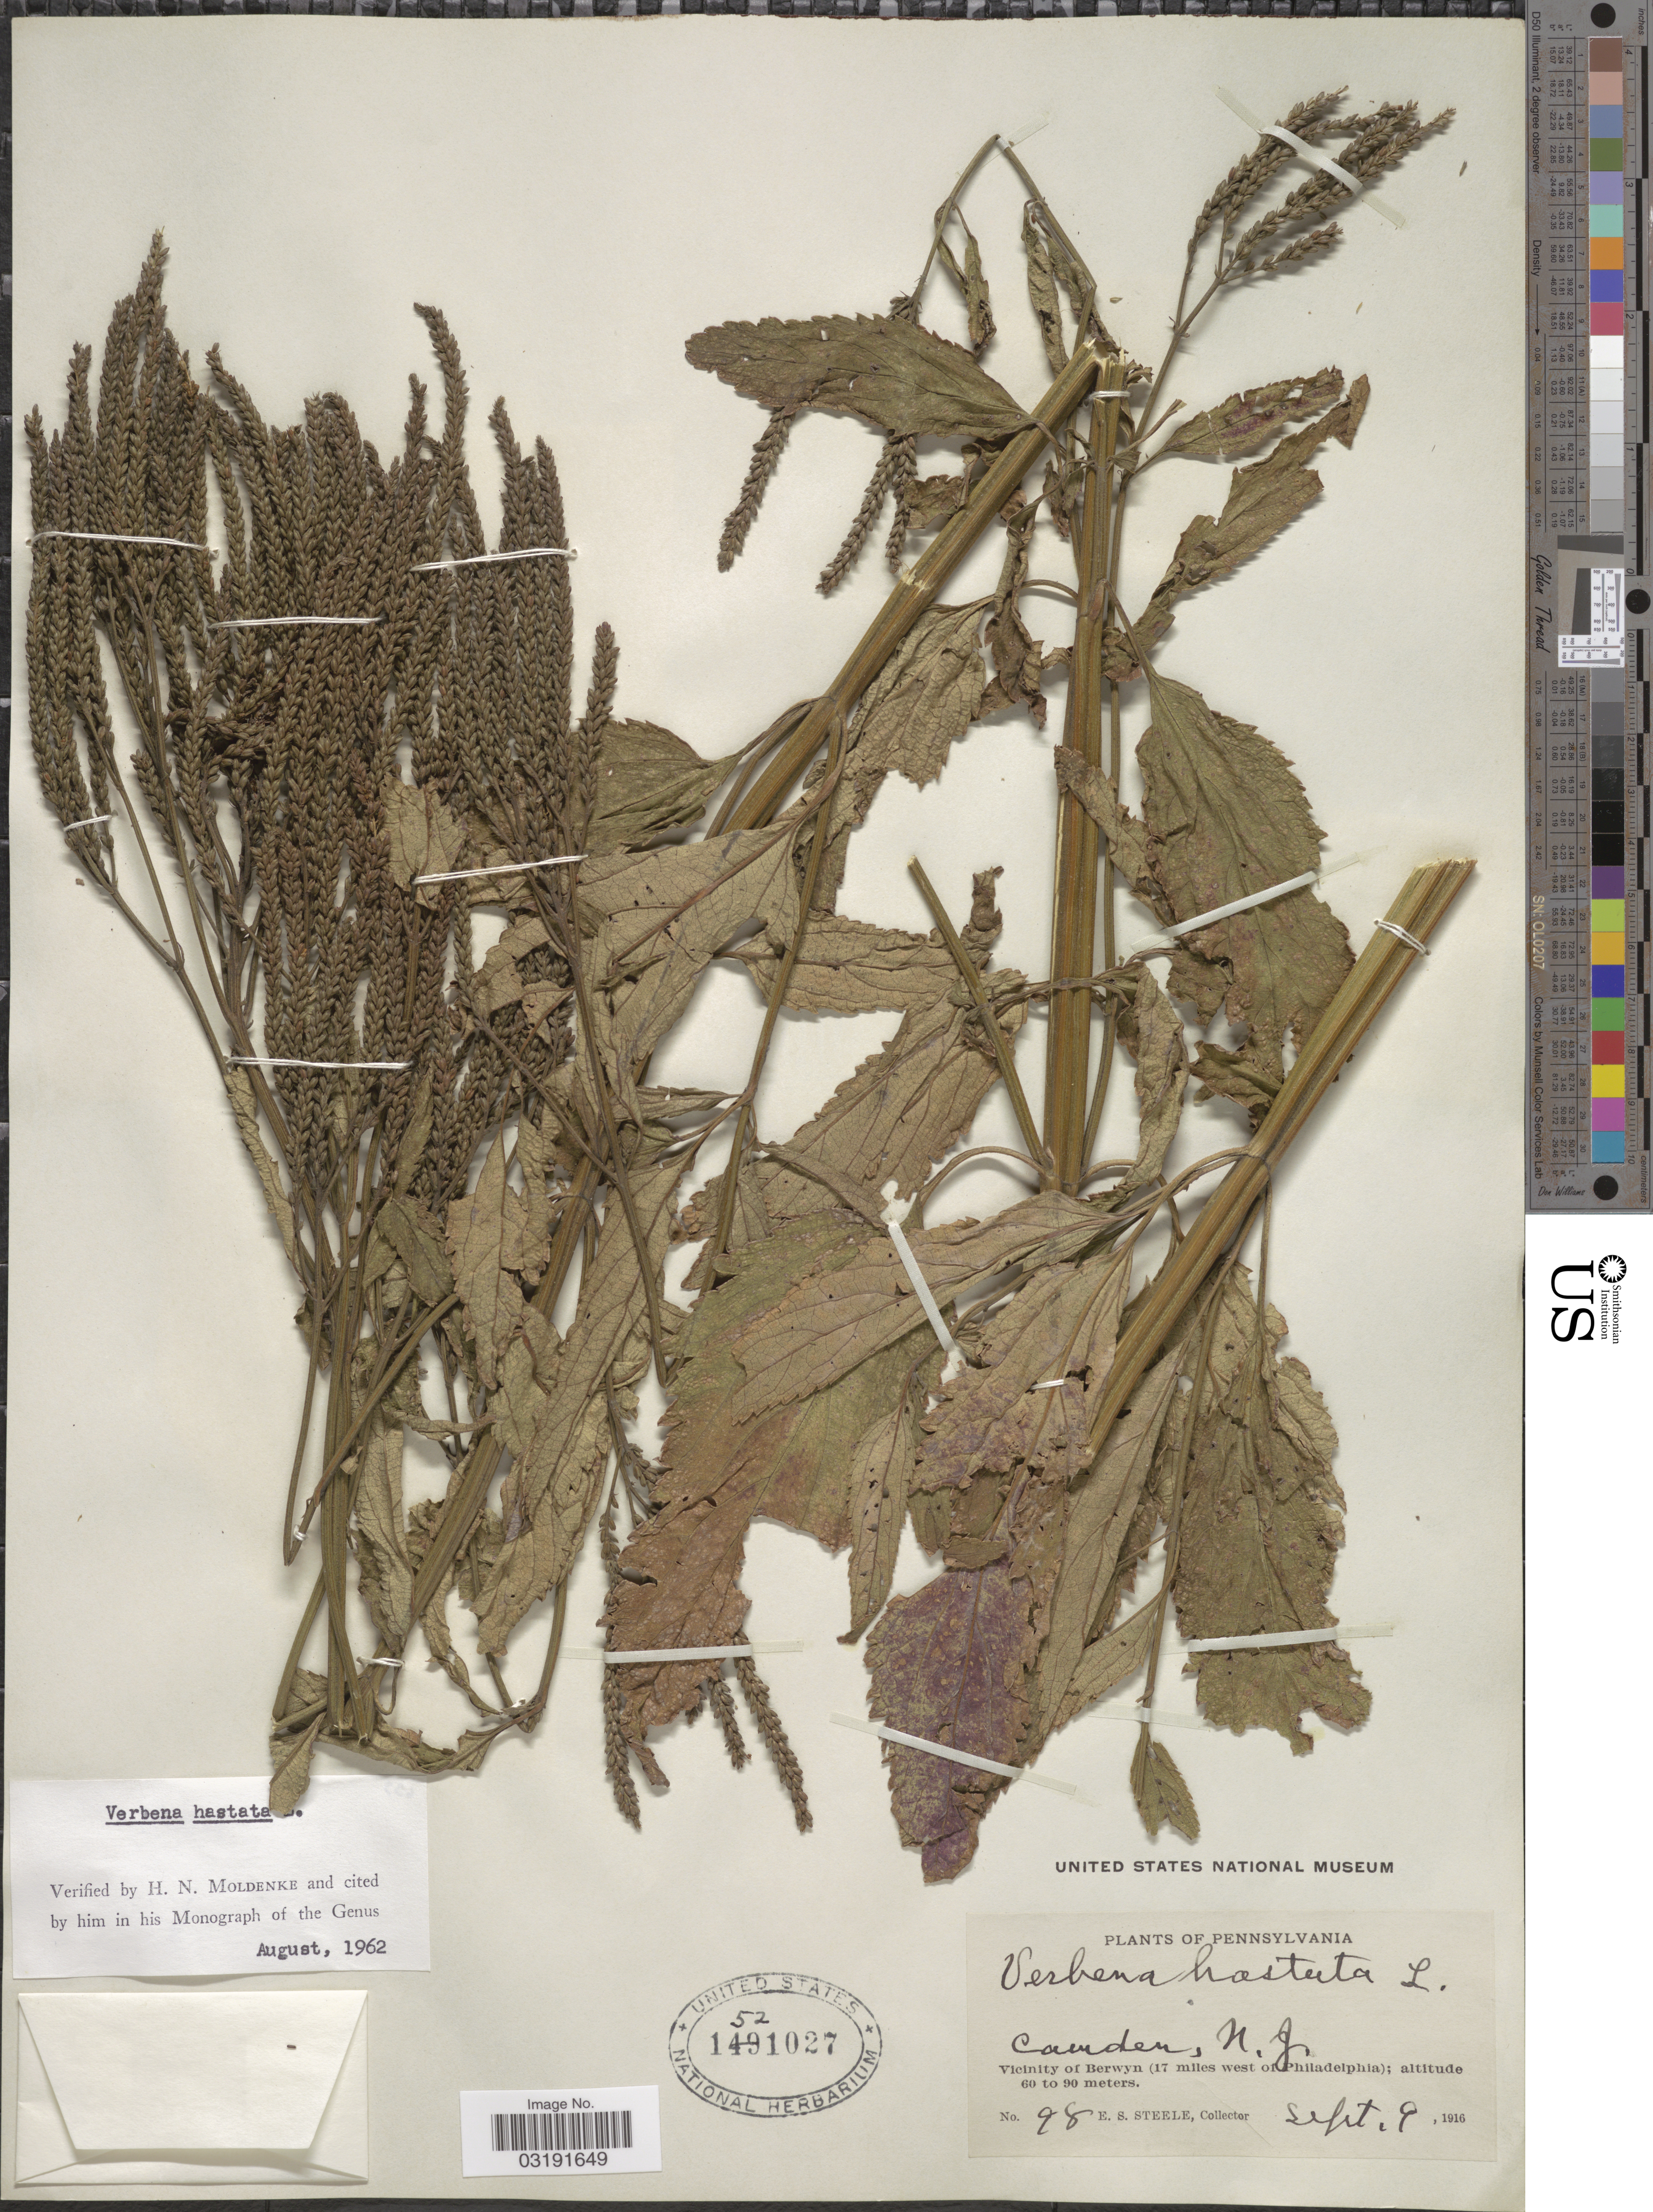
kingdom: Plantae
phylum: Tracheophyta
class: Magnoliopsida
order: Lamiales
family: Verbenaceae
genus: Verbena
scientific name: Verbena hastata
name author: L.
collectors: E. Steele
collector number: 98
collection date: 1916-09-09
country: United States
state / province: New Jersey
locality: Camden, Vicinity of Berwyn (17 miles west of Philadelphia).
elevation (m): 60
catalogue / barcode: US 1521027